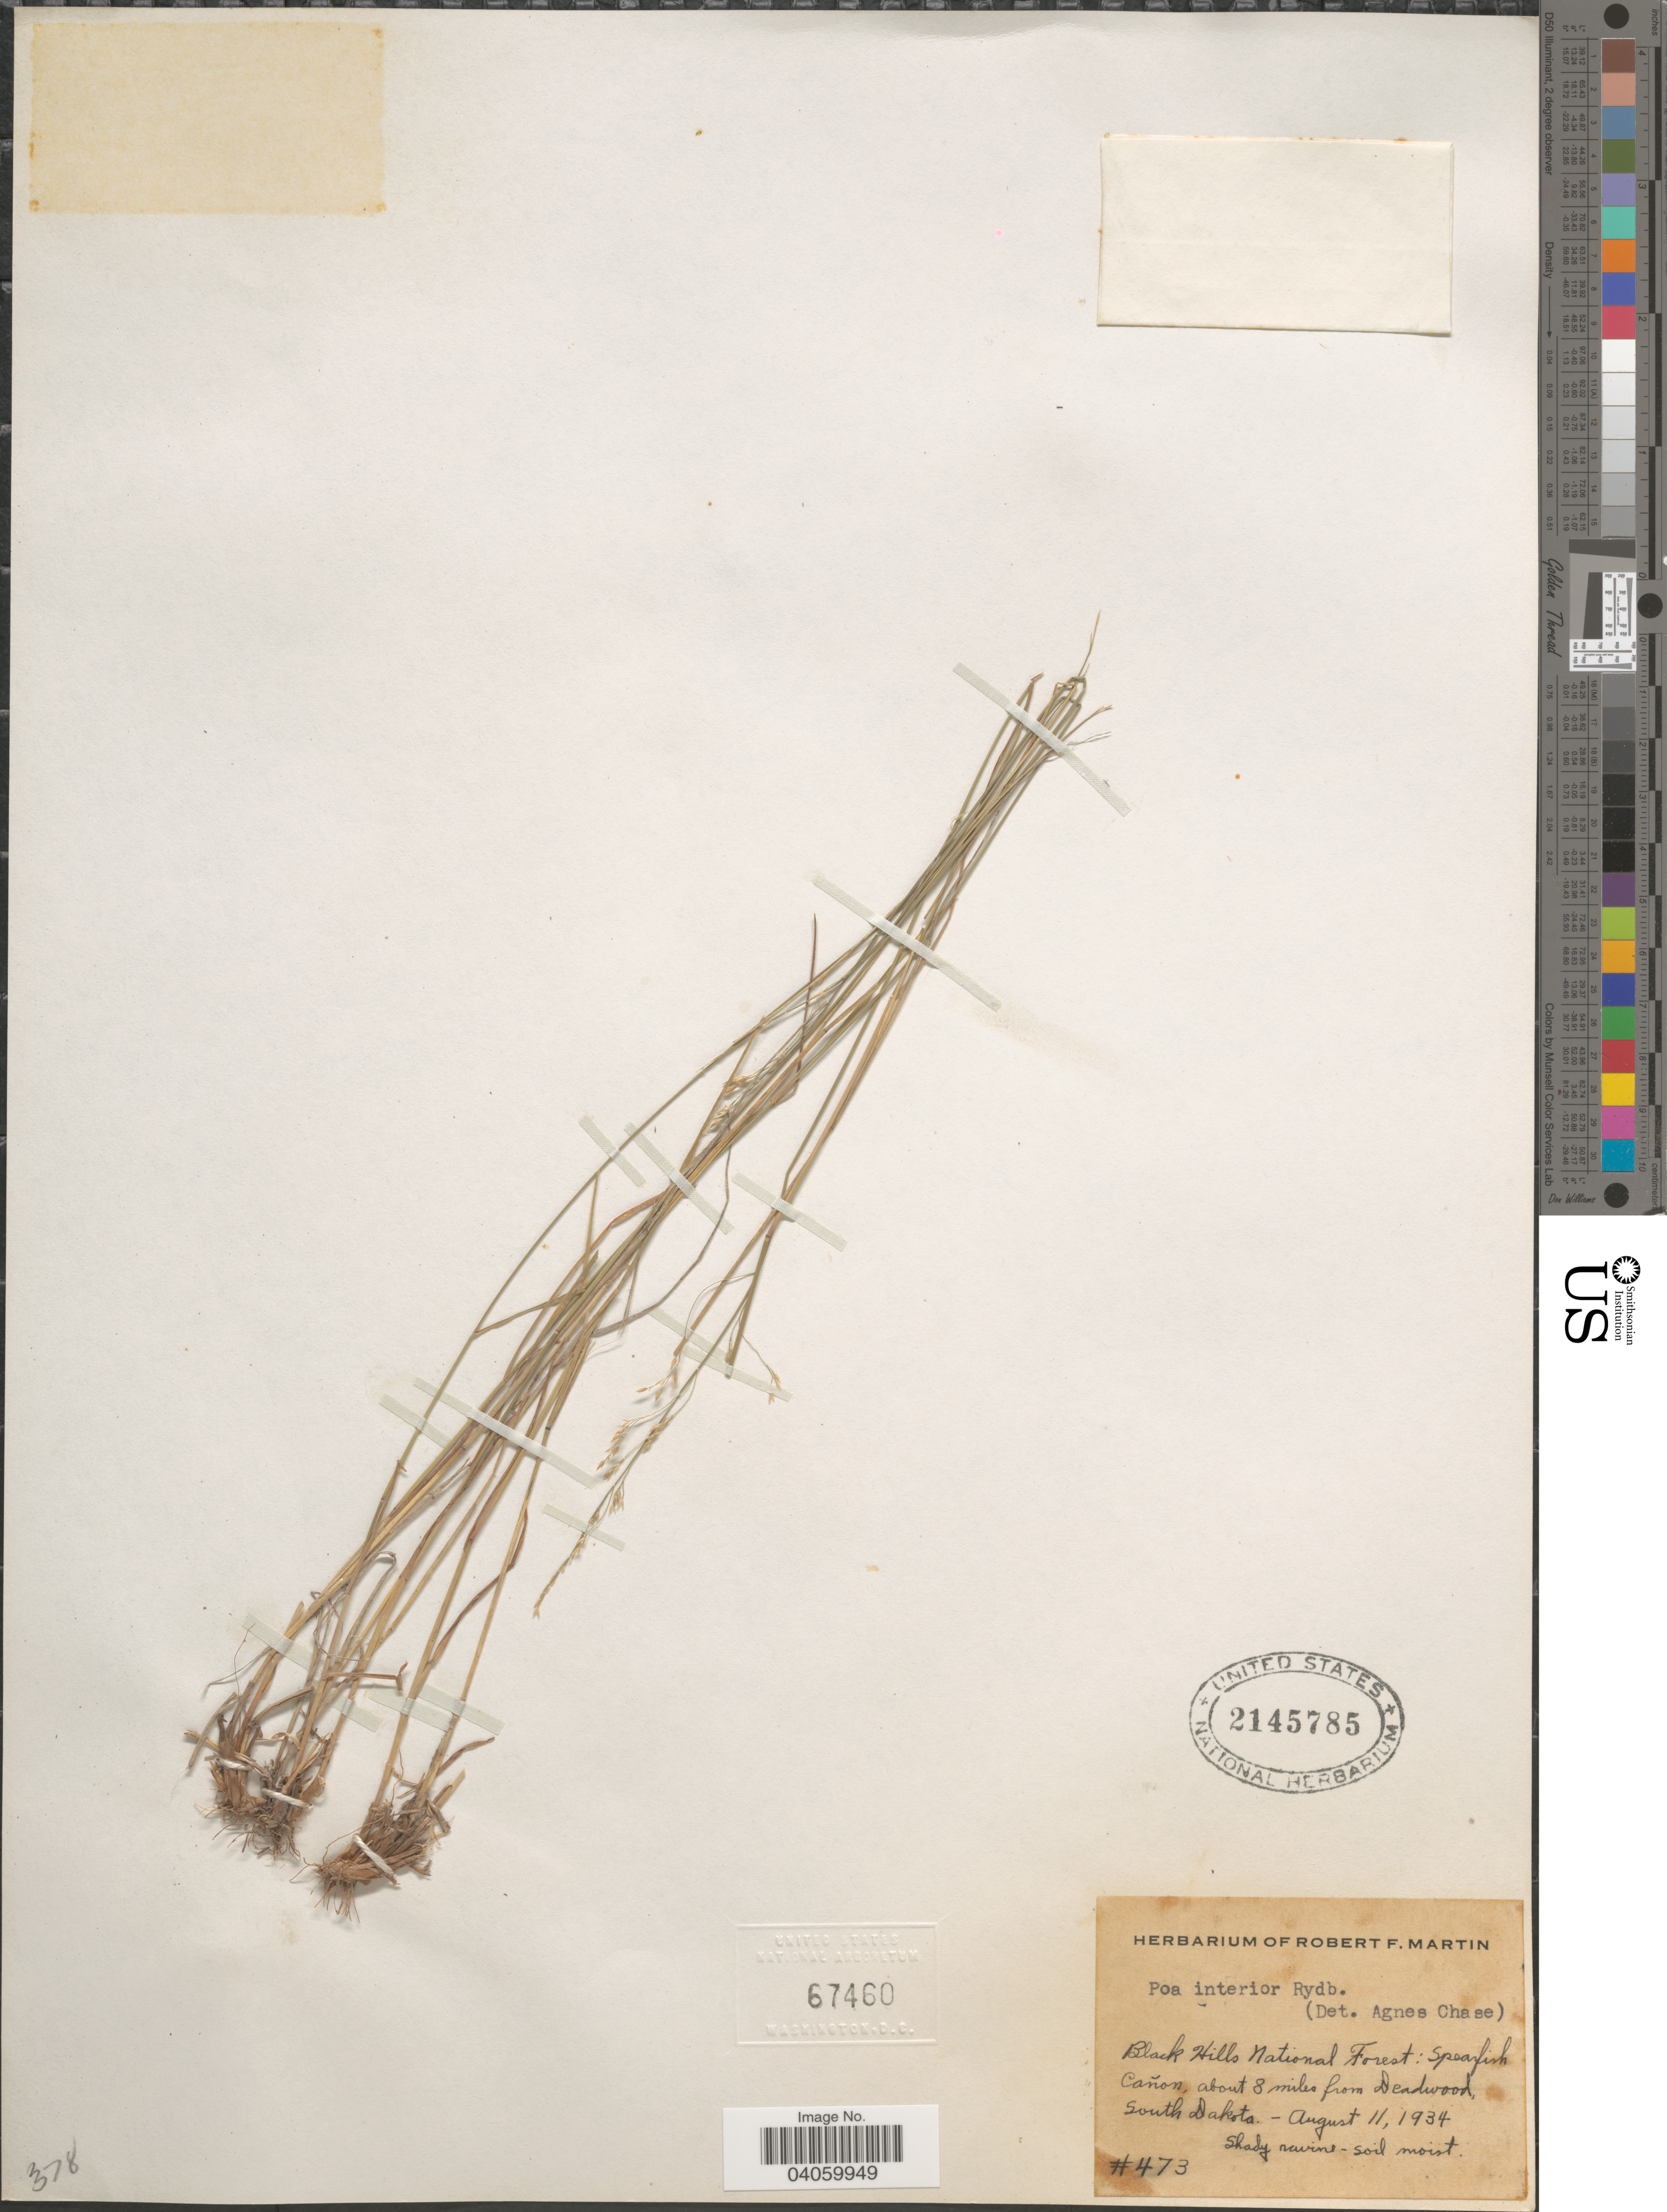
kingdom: Plantae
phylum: Tracheophyta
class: Liliopsida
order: Poales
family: Poaceae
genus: Poa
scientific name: Poa interior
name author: Rydb.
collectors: Ex herb. Robert F. Martin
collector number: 473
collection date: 1934-08-11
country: United States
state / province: South Dakota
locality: Black Hills National Forest: Spearfish Cañon, about 8 miles from Deadwood.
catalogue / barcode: US 2145785